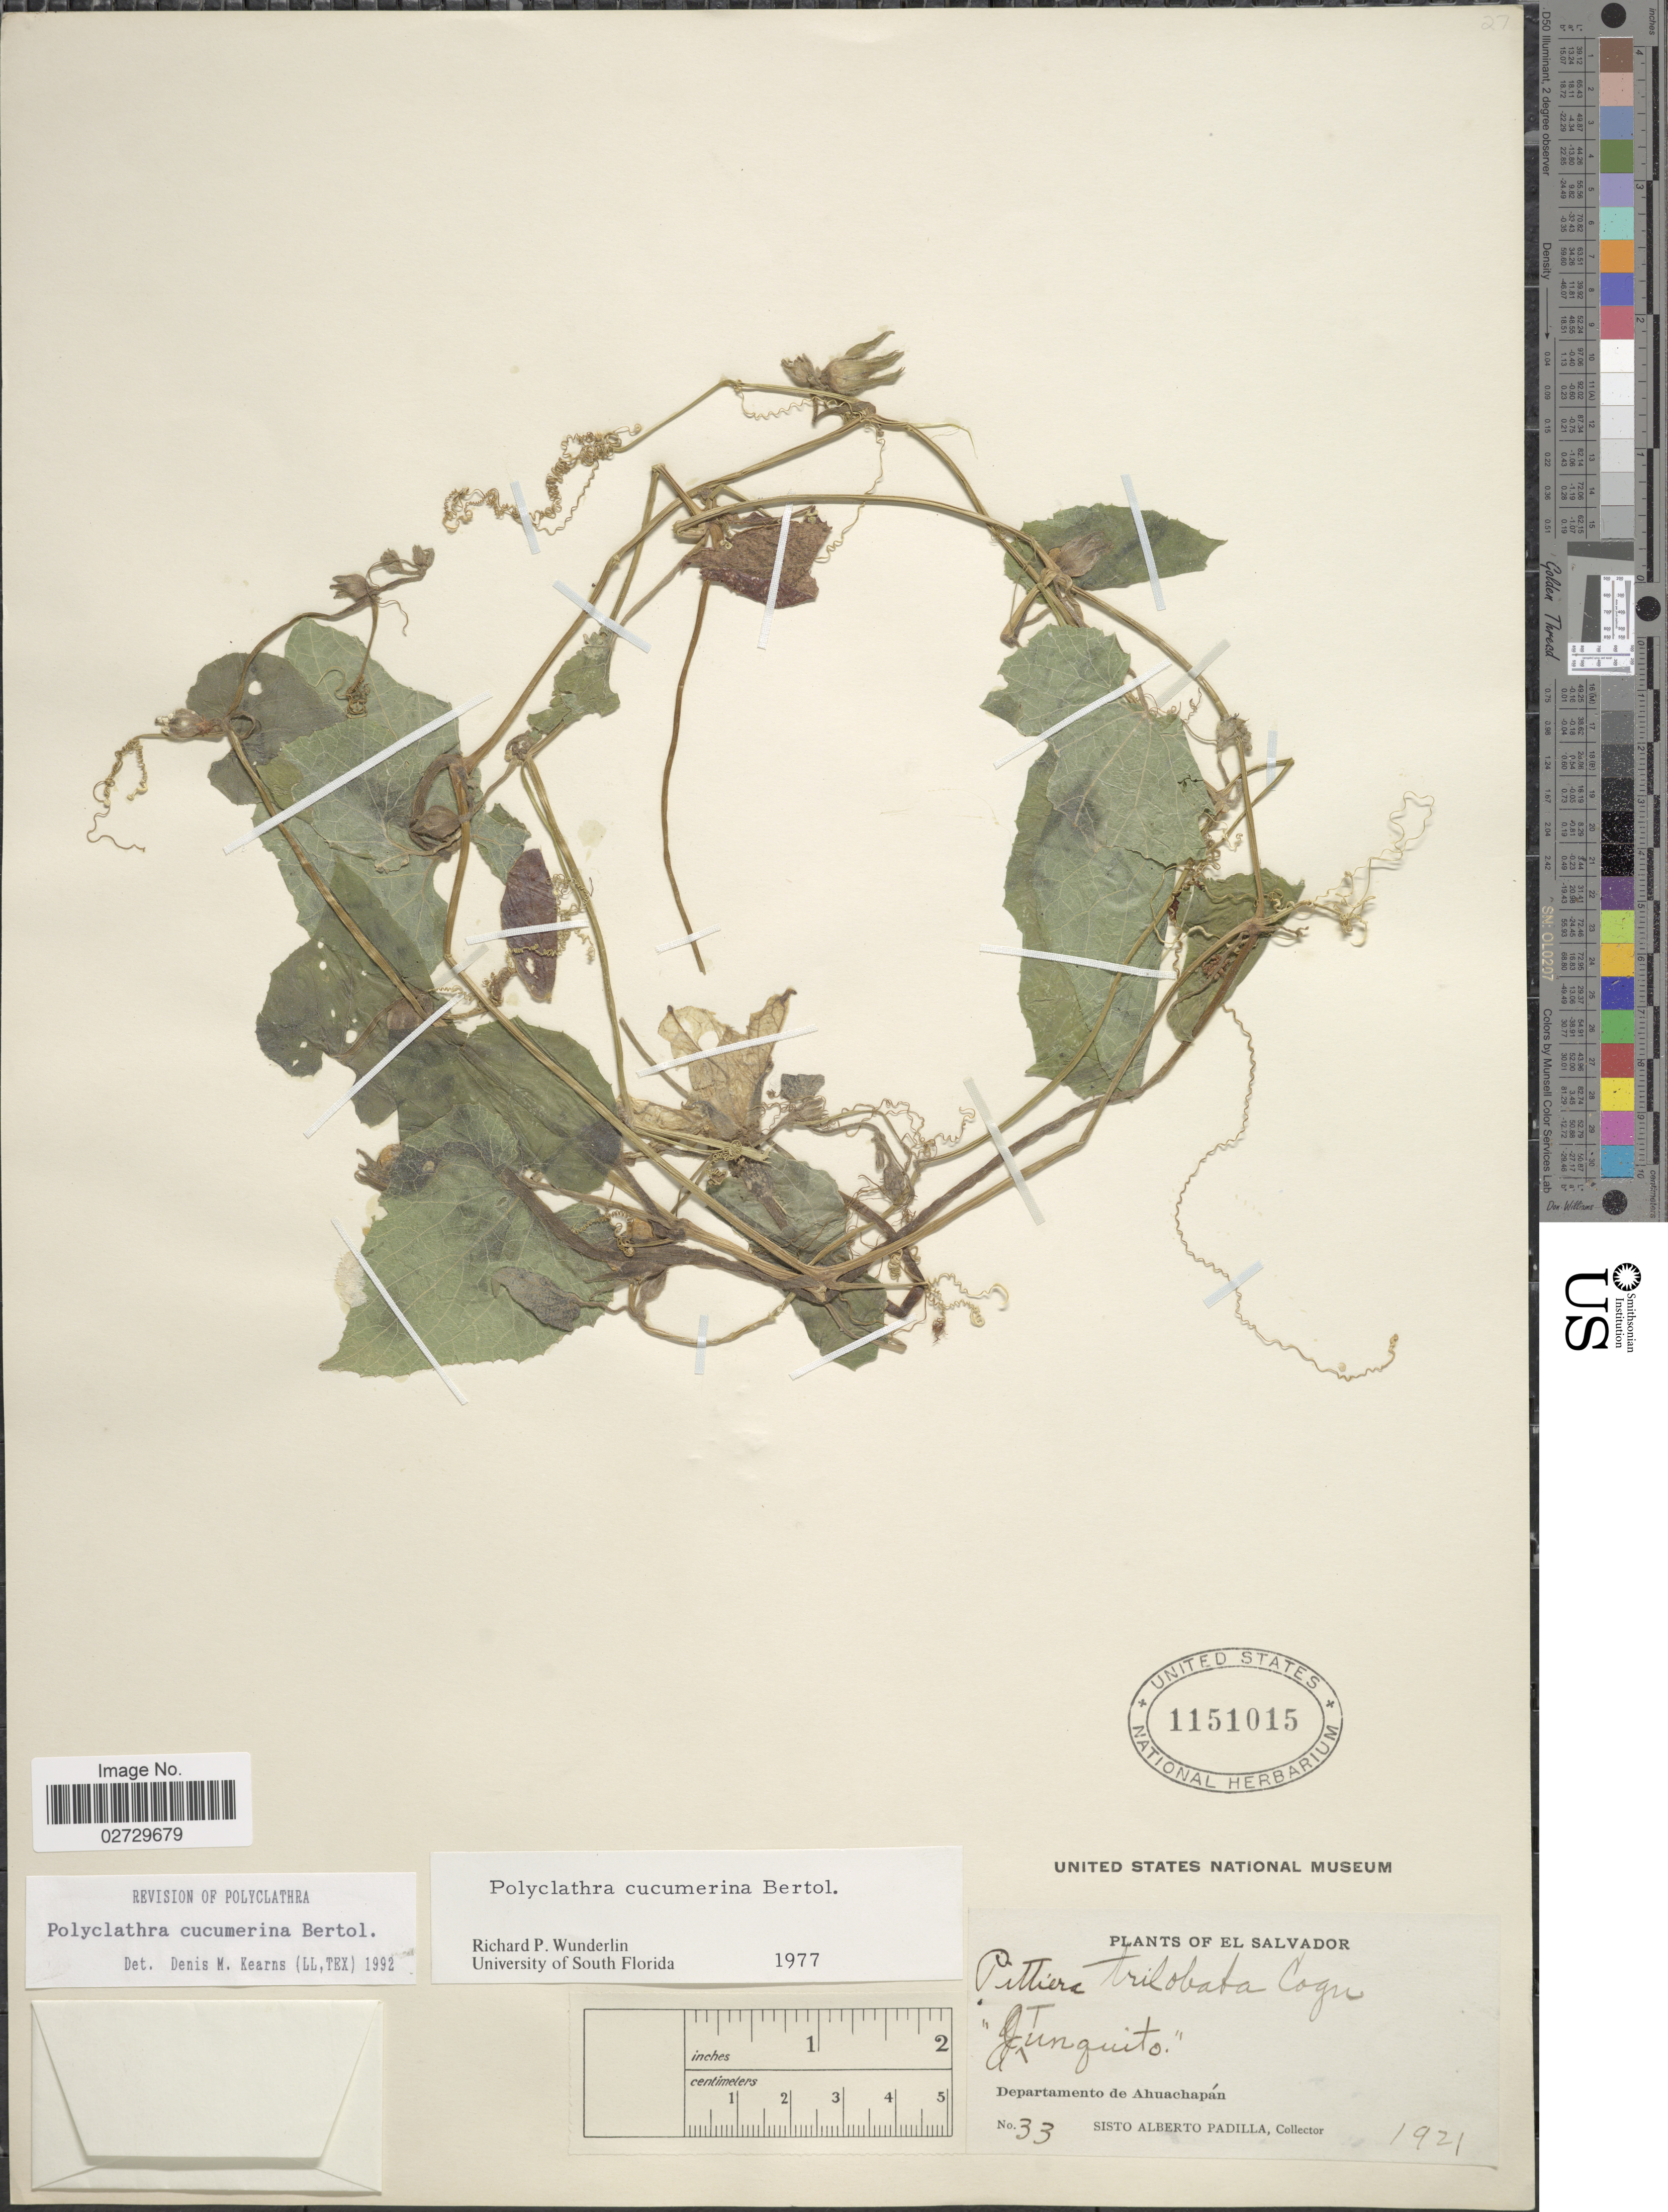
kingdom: Plantae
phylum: Tracheophyta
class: Magnoliopsida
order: Cucurbitales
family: Cucurbitaceae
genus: Polyclathra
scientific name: Polyclathra cucumerina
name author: Bertol.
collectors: S. A. Padilla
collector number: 33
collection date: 1921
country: El Salvador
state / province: Ahuachapan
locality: Departamento de Ahuachapan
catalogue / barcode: US 1151015